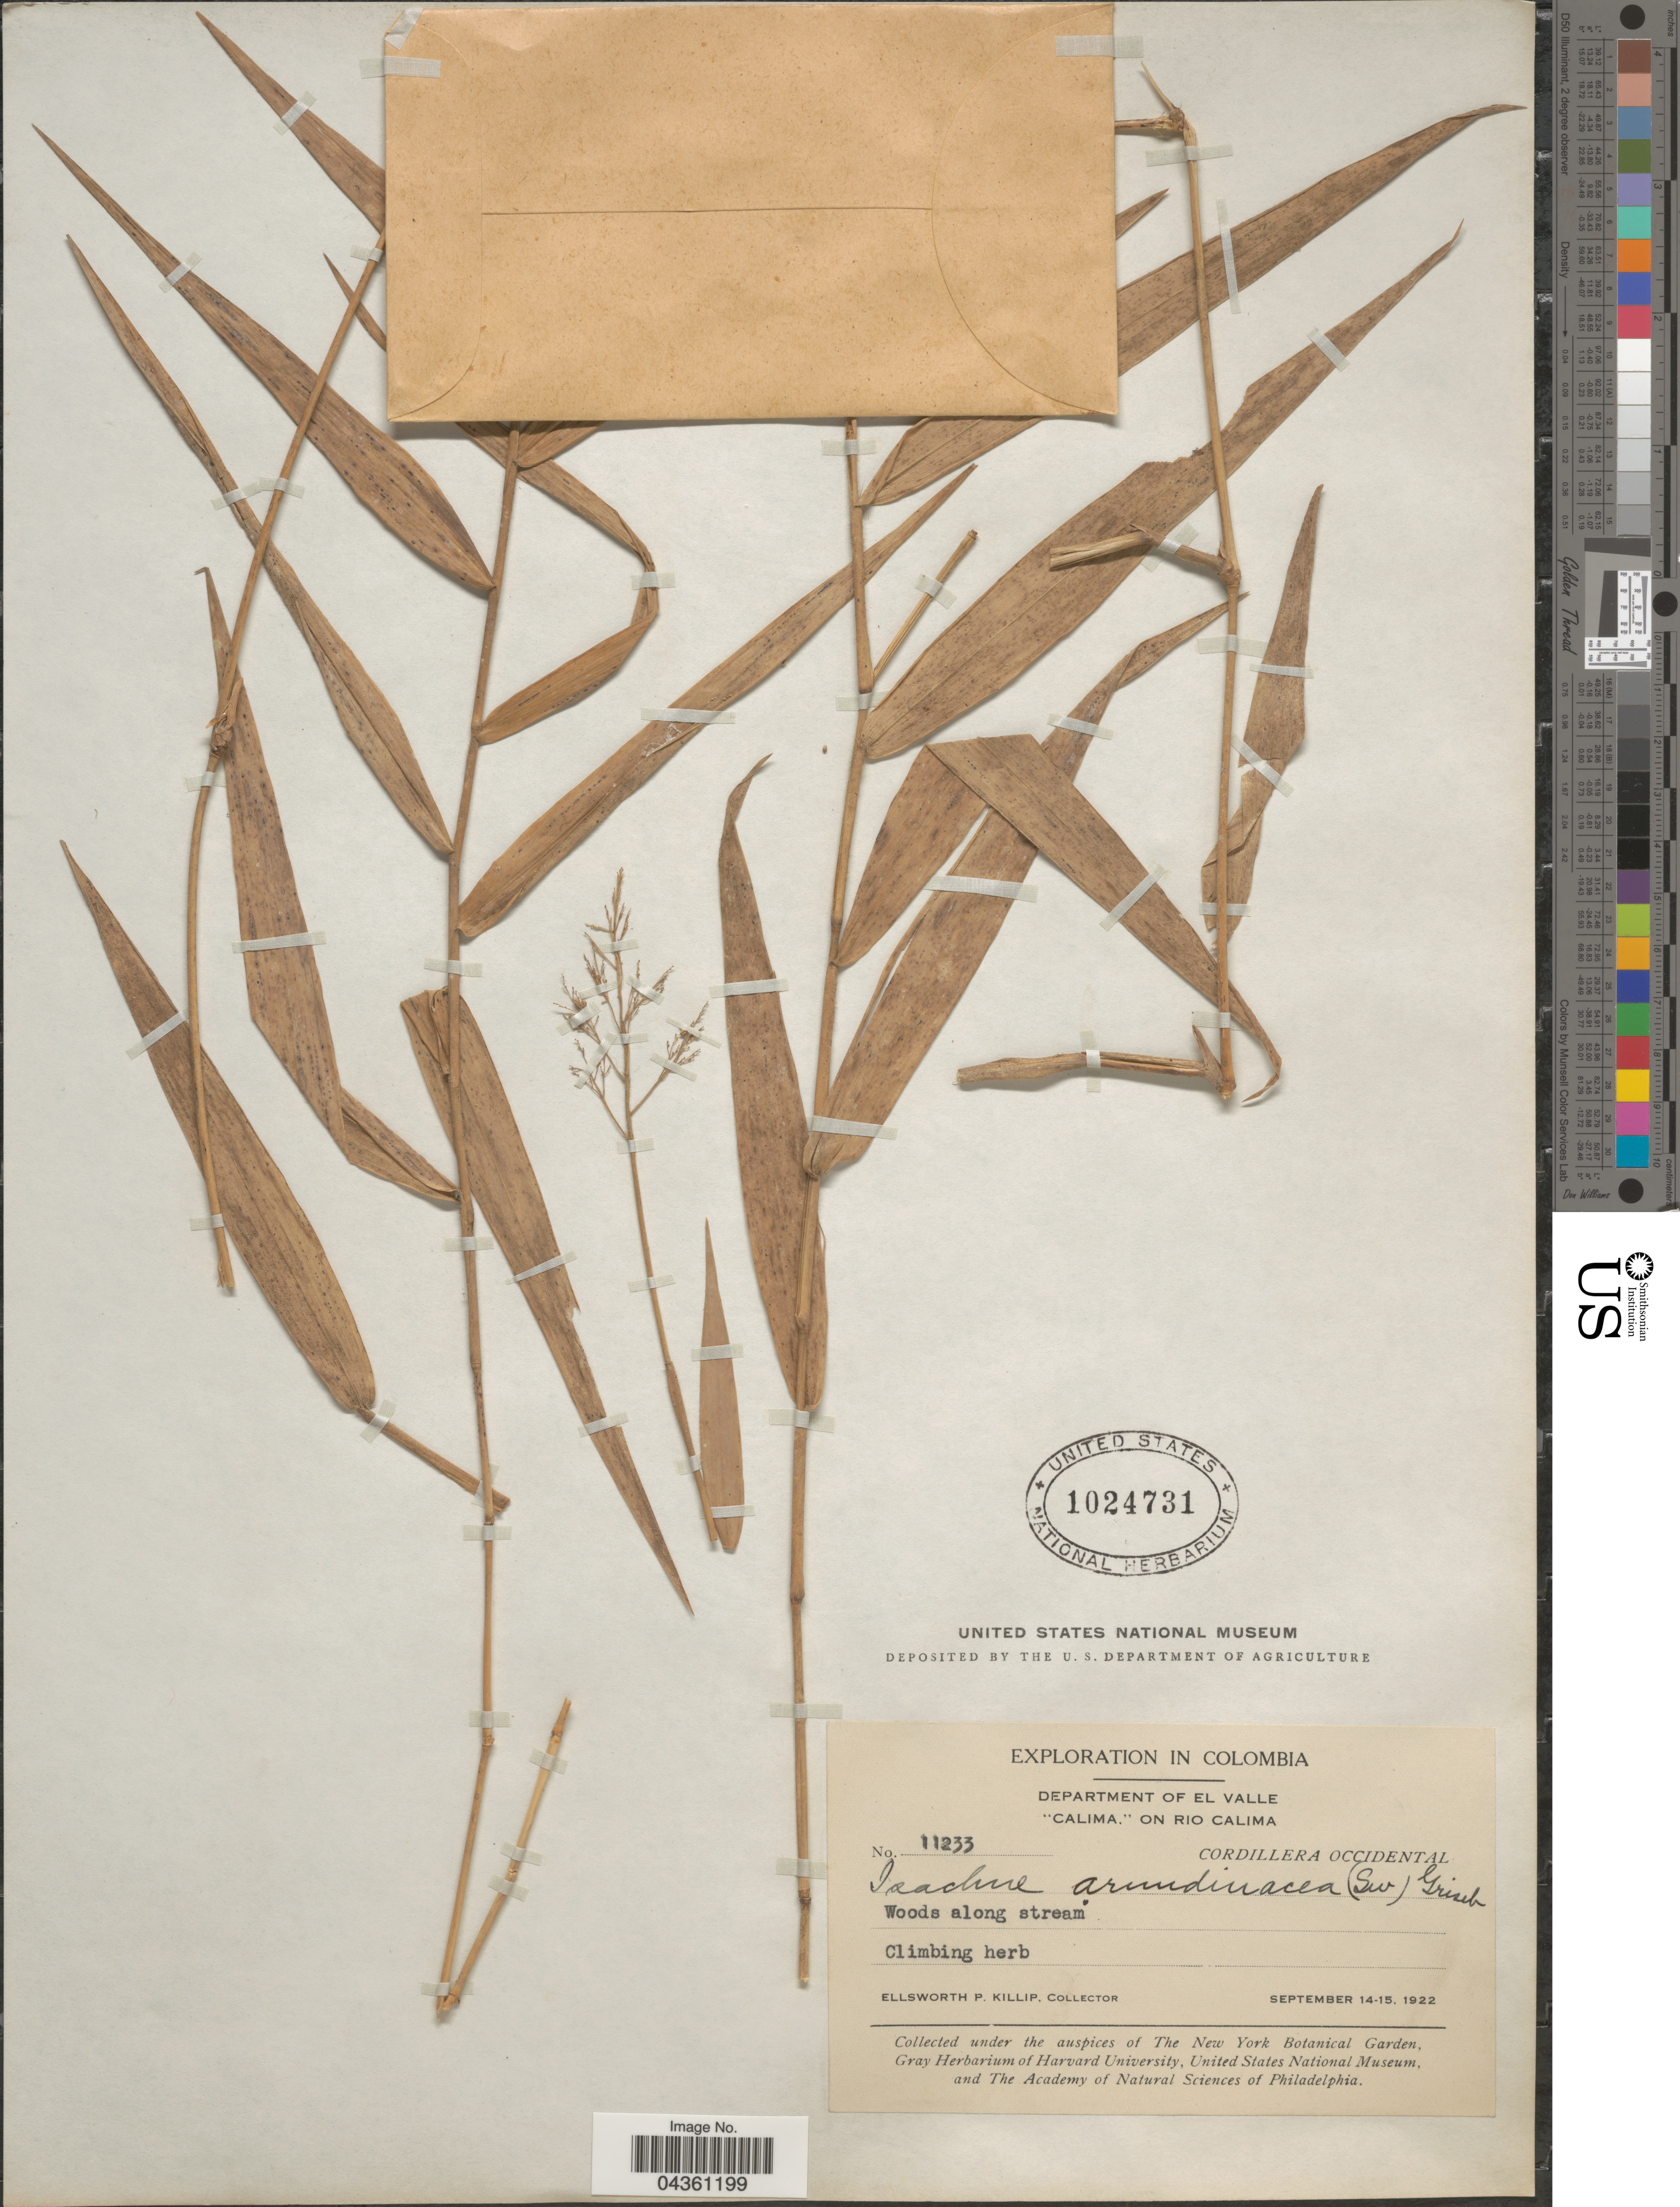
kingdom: Plantae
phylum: Tracheophyta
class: Liliopsida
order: Poales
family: Poaceae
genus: Isachne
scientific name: Isachne arundinacea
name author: (Sw.) Griseb.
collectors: E. P. Killip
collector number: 11233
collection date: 1922-09-14/1922-09-15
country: Colombia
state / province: Valle del Cauca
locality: Exploration in Colombia. Department of El Valle. "Calima," on Rio Calima. Cordillera Occidental. Woods along stream.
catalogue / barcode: US 1024731